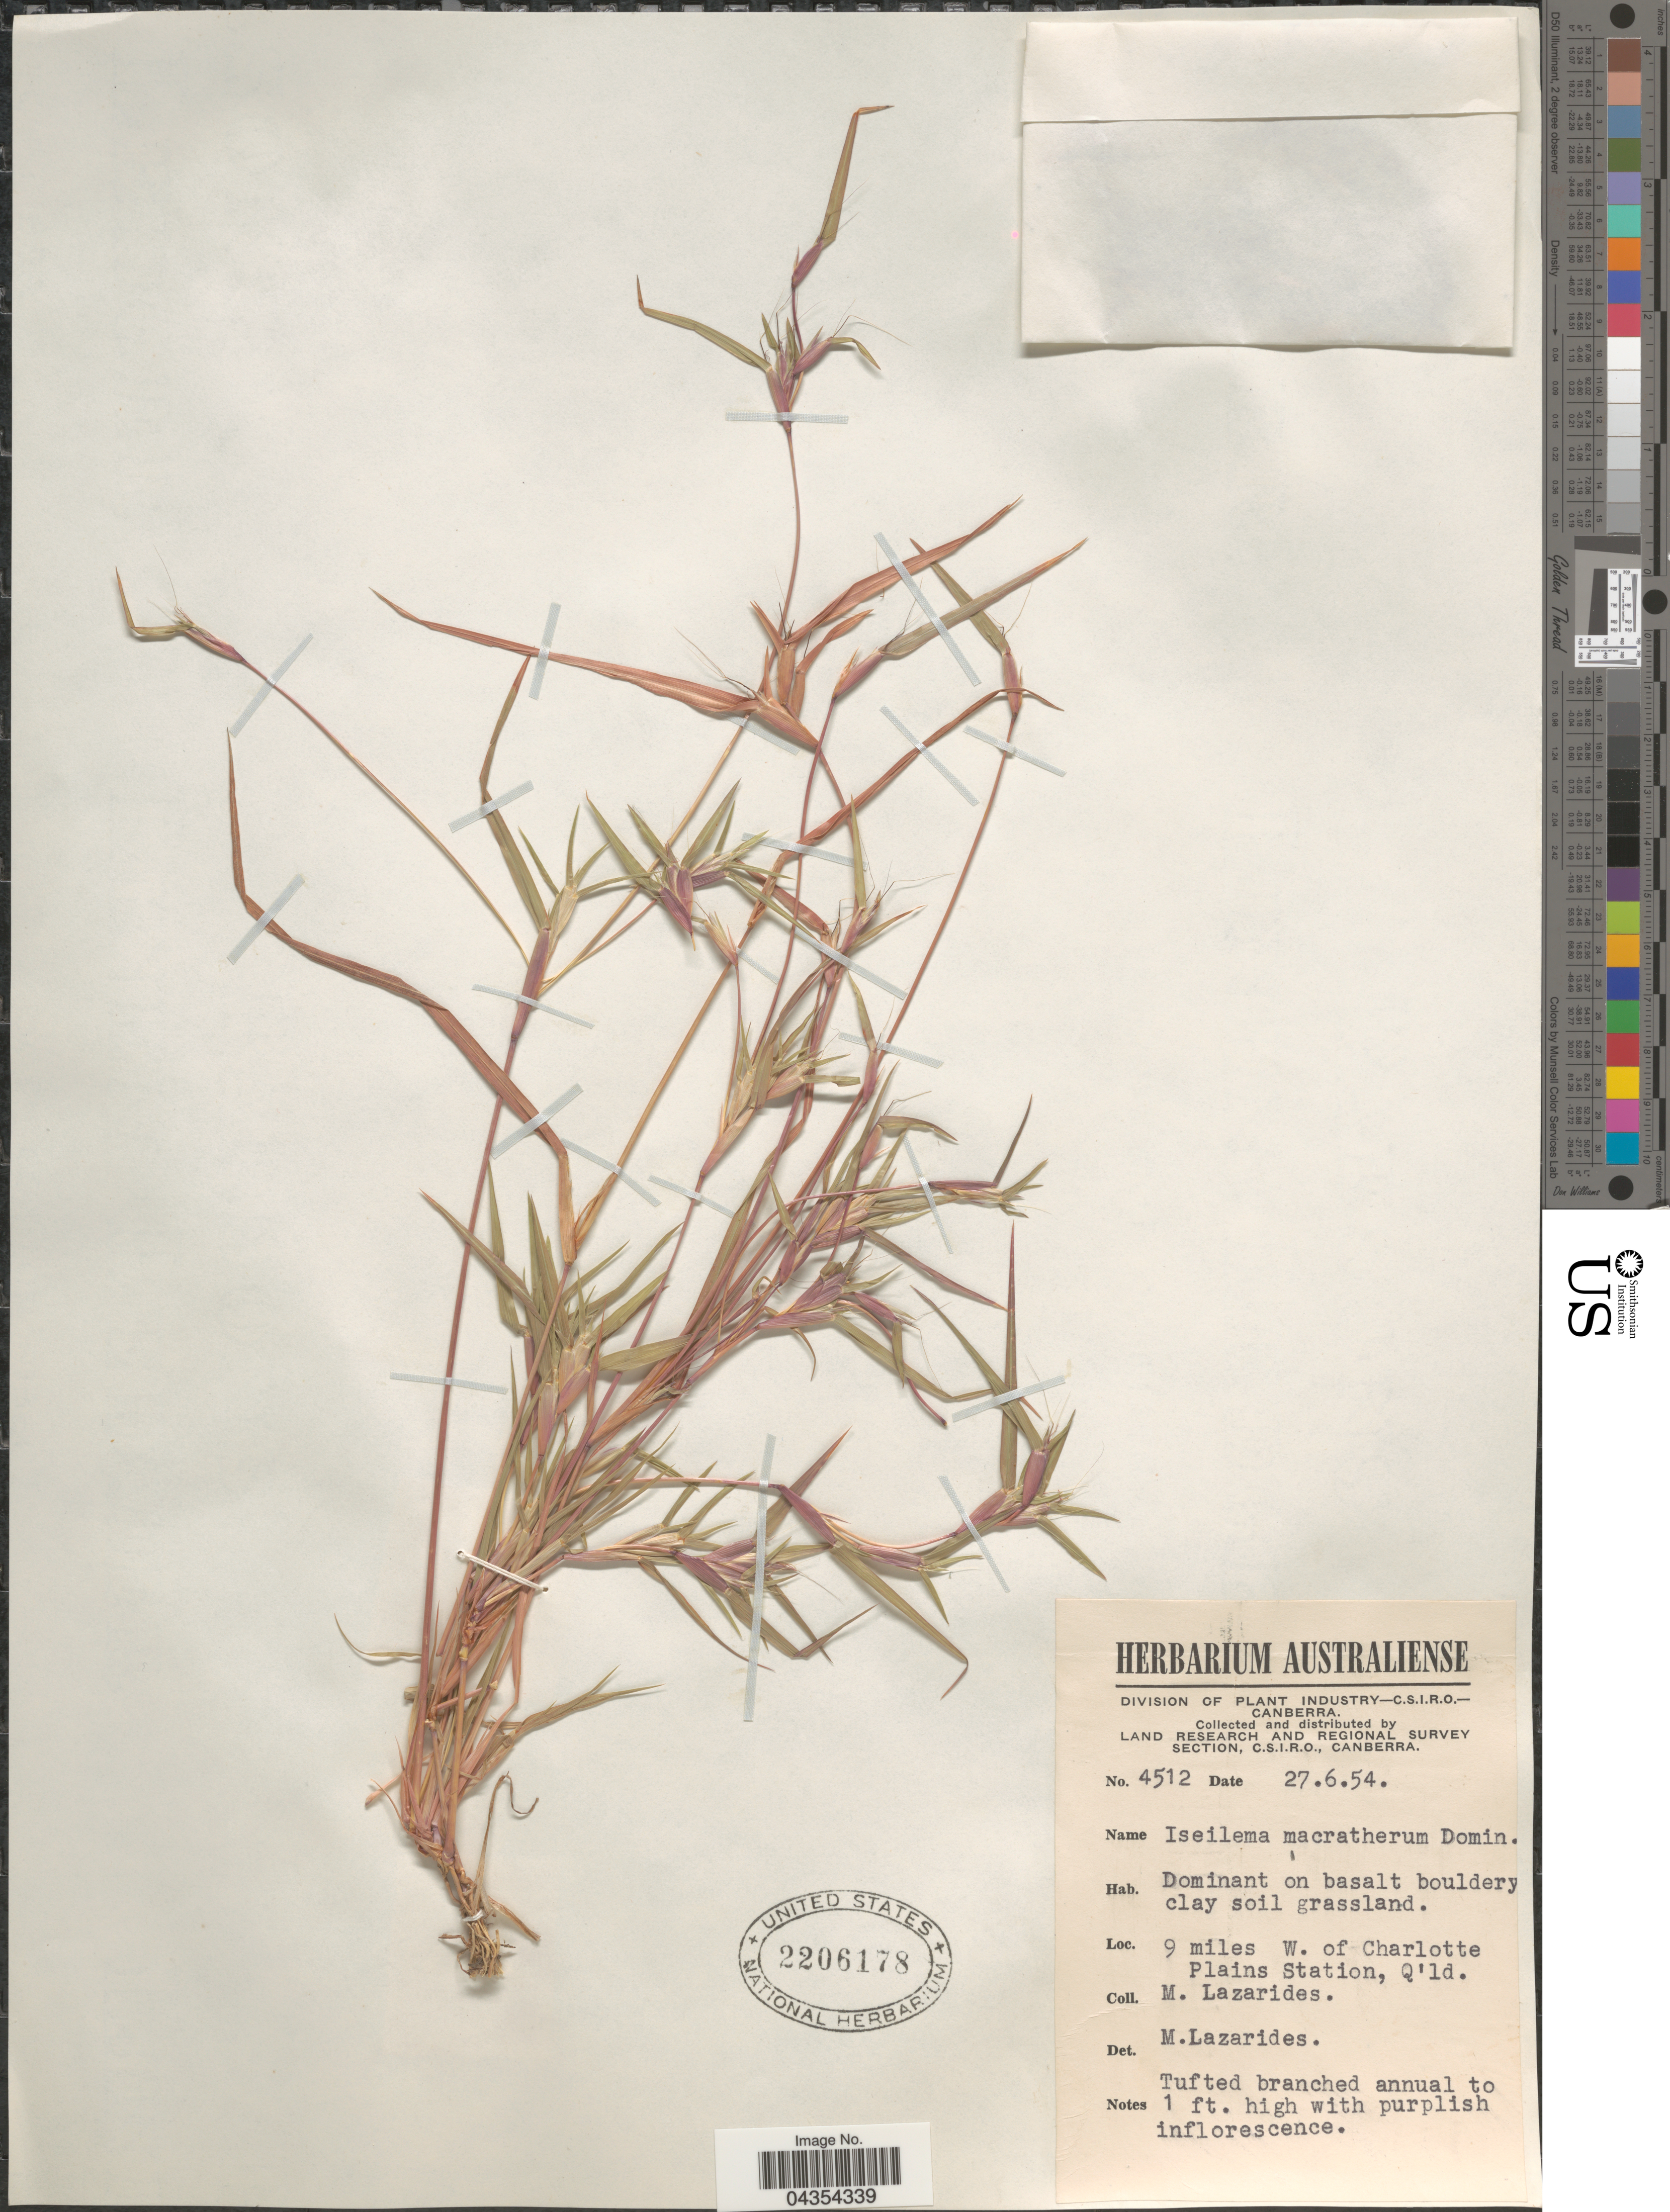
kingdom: Plantae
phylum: Tracheophyta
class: Liliopsida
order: Poales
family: Poaceae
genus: Iseilema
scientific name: Iseilema macratherum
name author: Domin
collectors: M. Lazarides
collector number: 4512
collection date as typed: Transcribed d/m/y: 27/6/54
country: Australia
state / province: Queensland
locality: Land Research and Regional Survey Section. 9 miles W. of Charlotte Plains Station, Q'ld.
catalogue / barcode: US 2206178